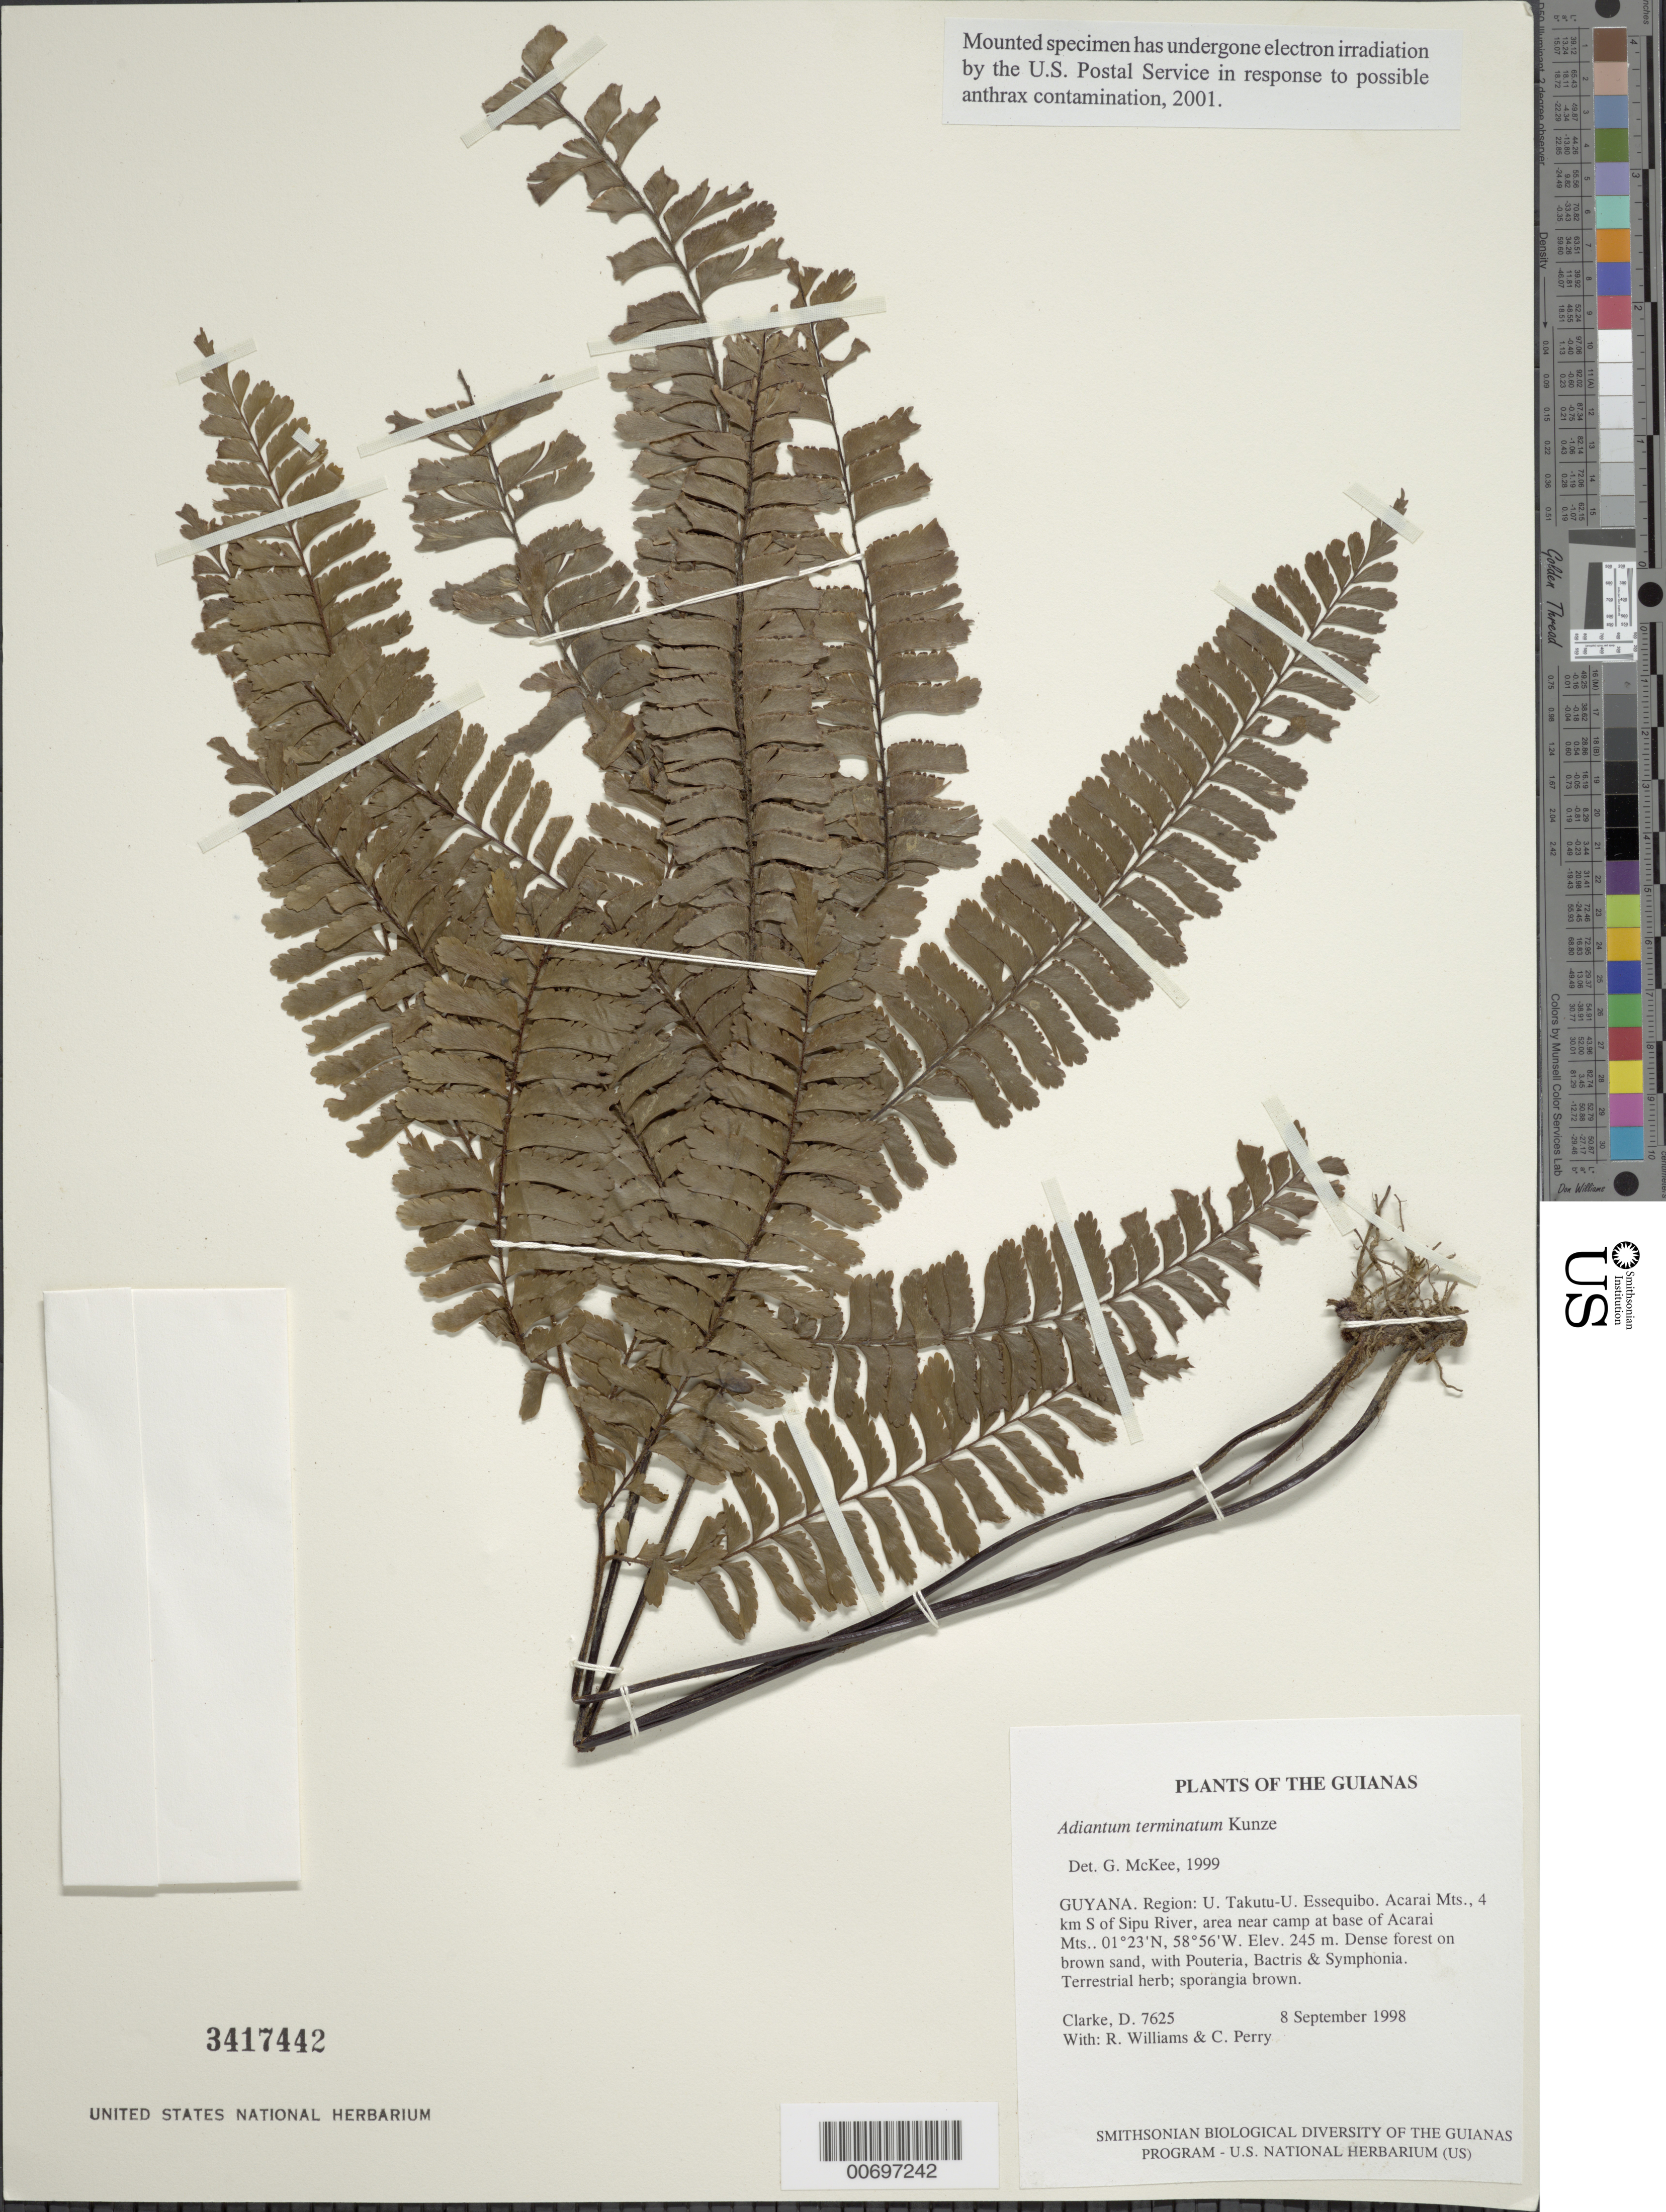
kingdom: Plantae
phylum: Tracheophyta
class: Polypodiopsida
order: Polypodiales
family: Pteridaceae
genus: Adiantum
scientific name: Adiantum terminatum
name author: Kunze ex Miq.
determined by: McKee, G. S., (US), NMNH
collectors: H. D. Clarke, R. Williams & C. Perry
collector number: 7625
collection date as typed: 8 September 1998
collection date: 1998-09-08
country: Guyana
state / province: U. Takutu-U. Essequibo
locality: Acarai Mts., 4 km S of Sipu River, area near camp at base of Acarai Mts.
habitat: Dense forest on brown sand, with Pouteria, Bactris & Symphonia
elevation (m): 245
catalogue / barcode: US 3417442